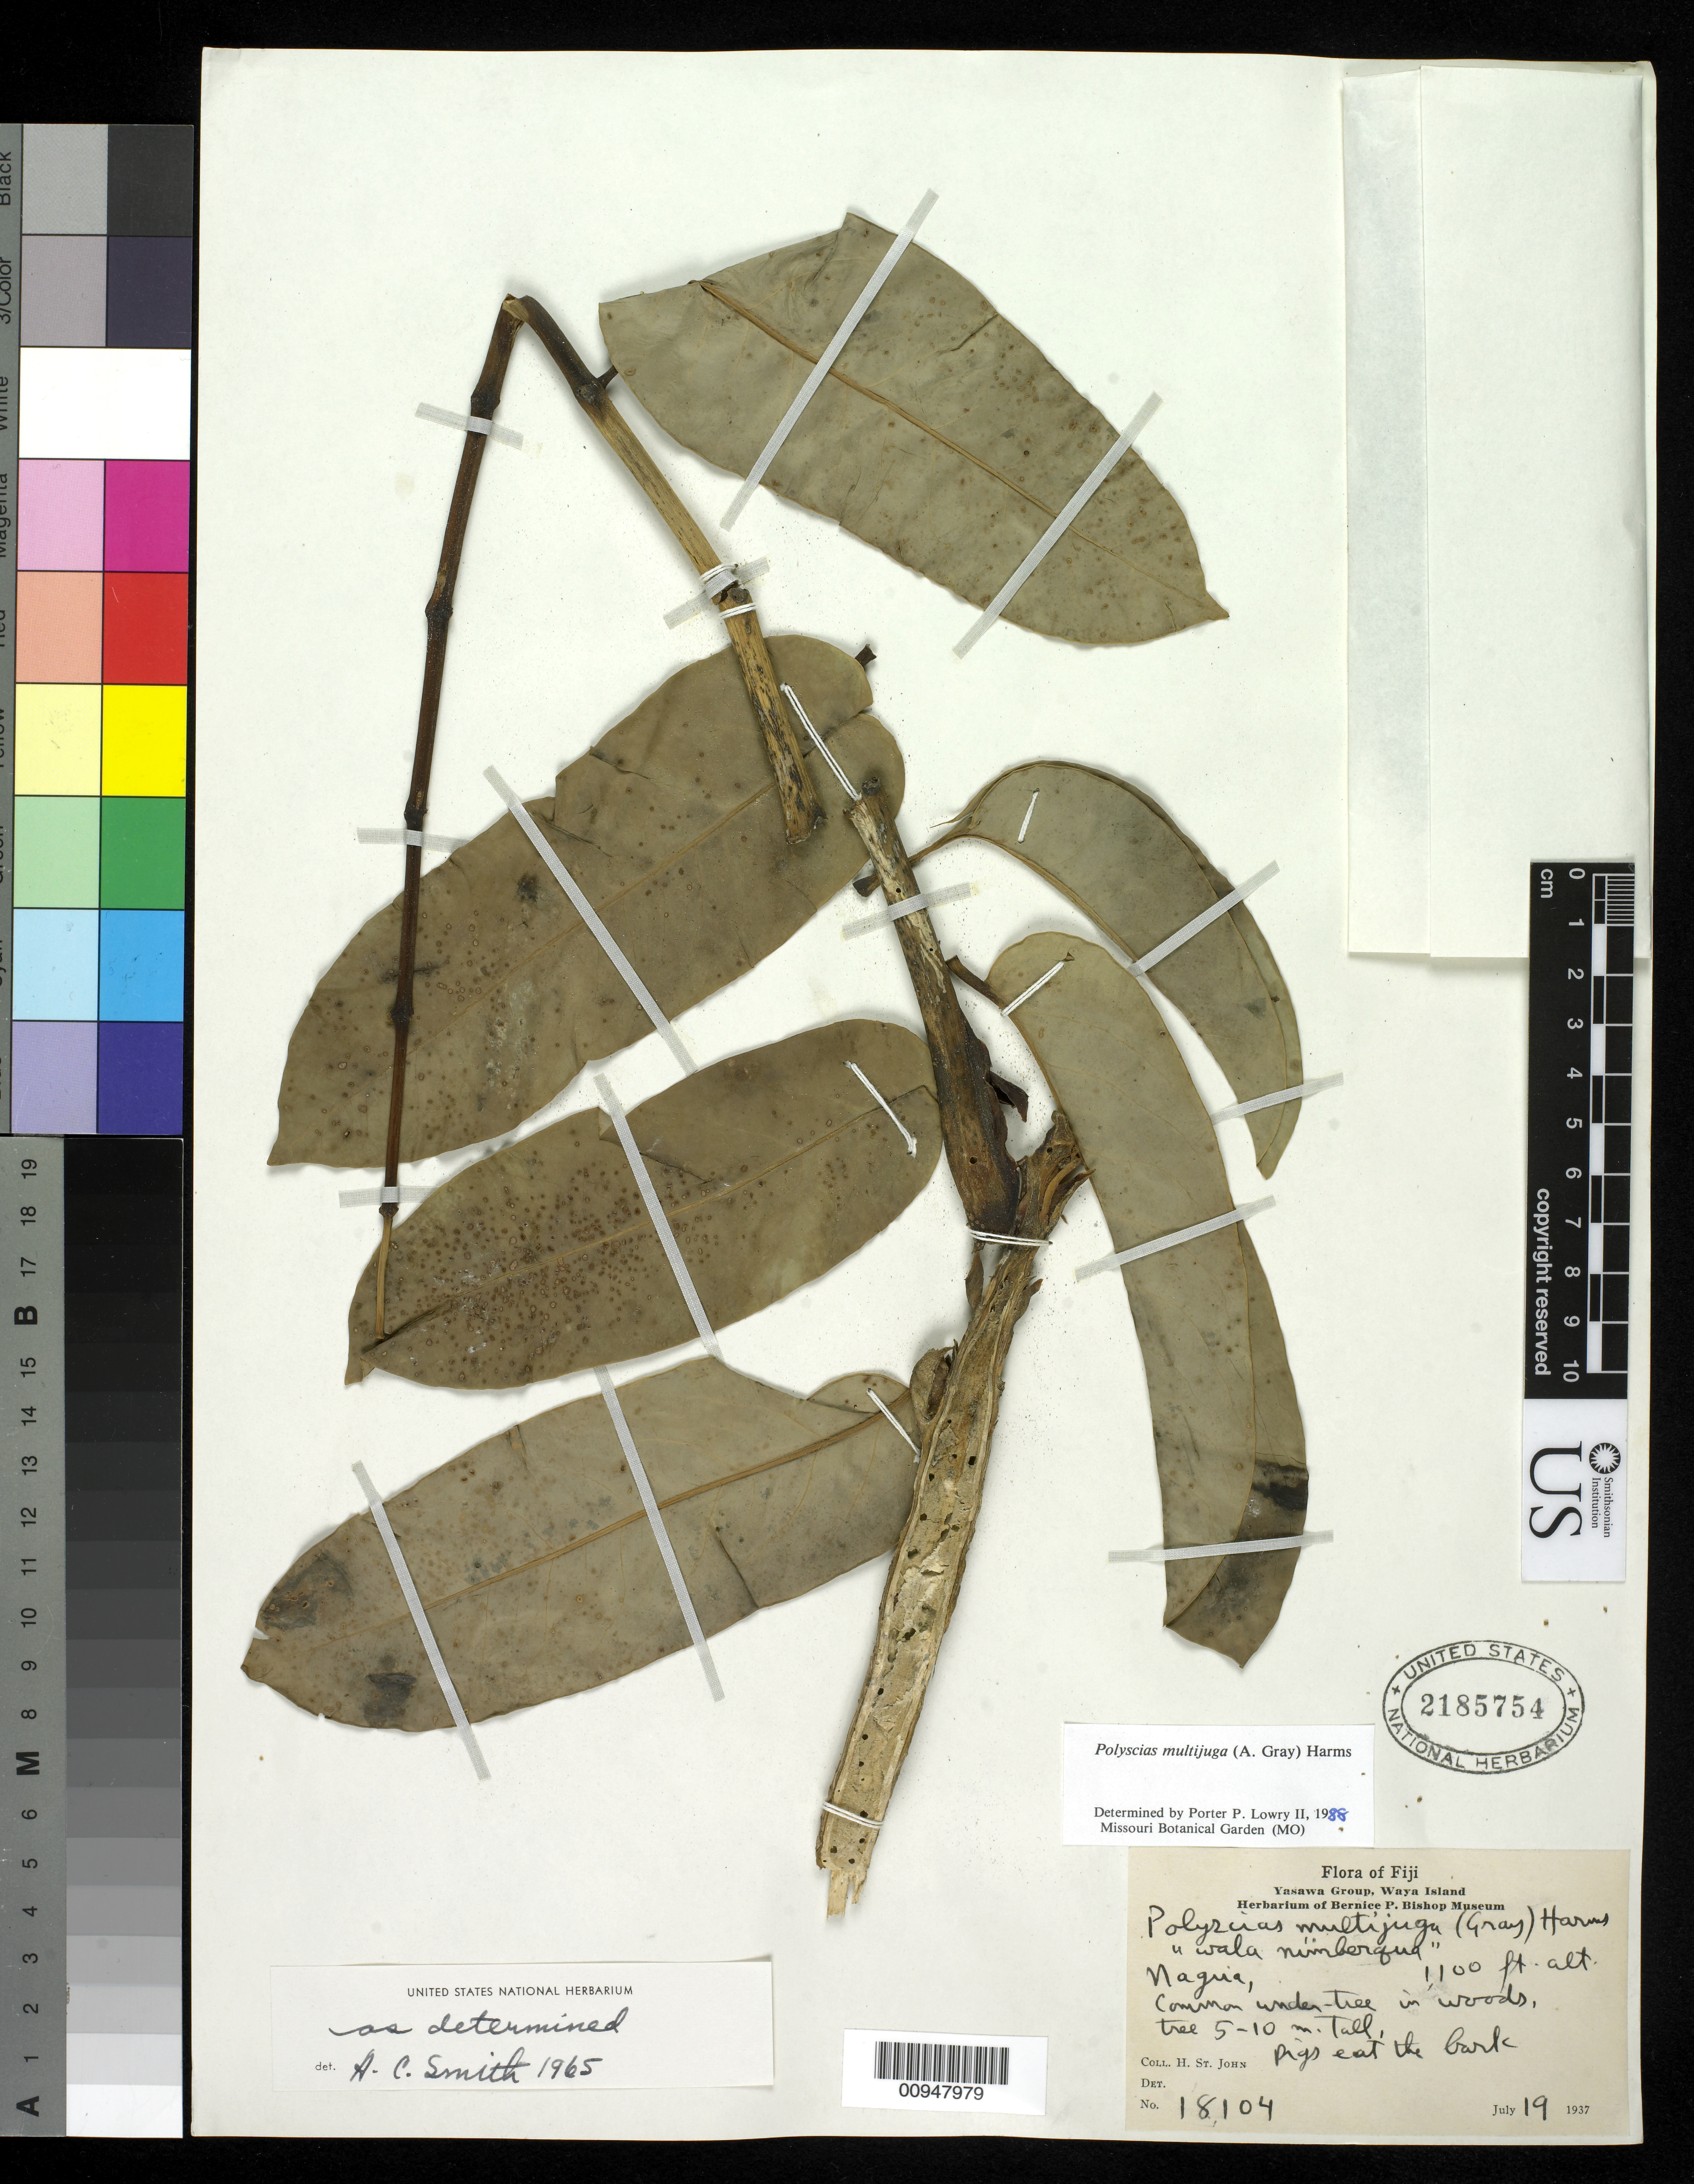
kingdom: Plantae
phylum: Tracheophyta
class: Magnoliopsida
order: Apiales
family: Araliaceae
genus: Polyscias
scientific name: Polyscias multijuga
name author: Harms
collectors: H. St. John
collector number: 18104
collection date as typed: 19 Jul 1937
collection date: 1937-07-19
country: Fiji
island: Waya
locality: Nagua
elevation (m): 335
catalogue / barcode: US 2185754